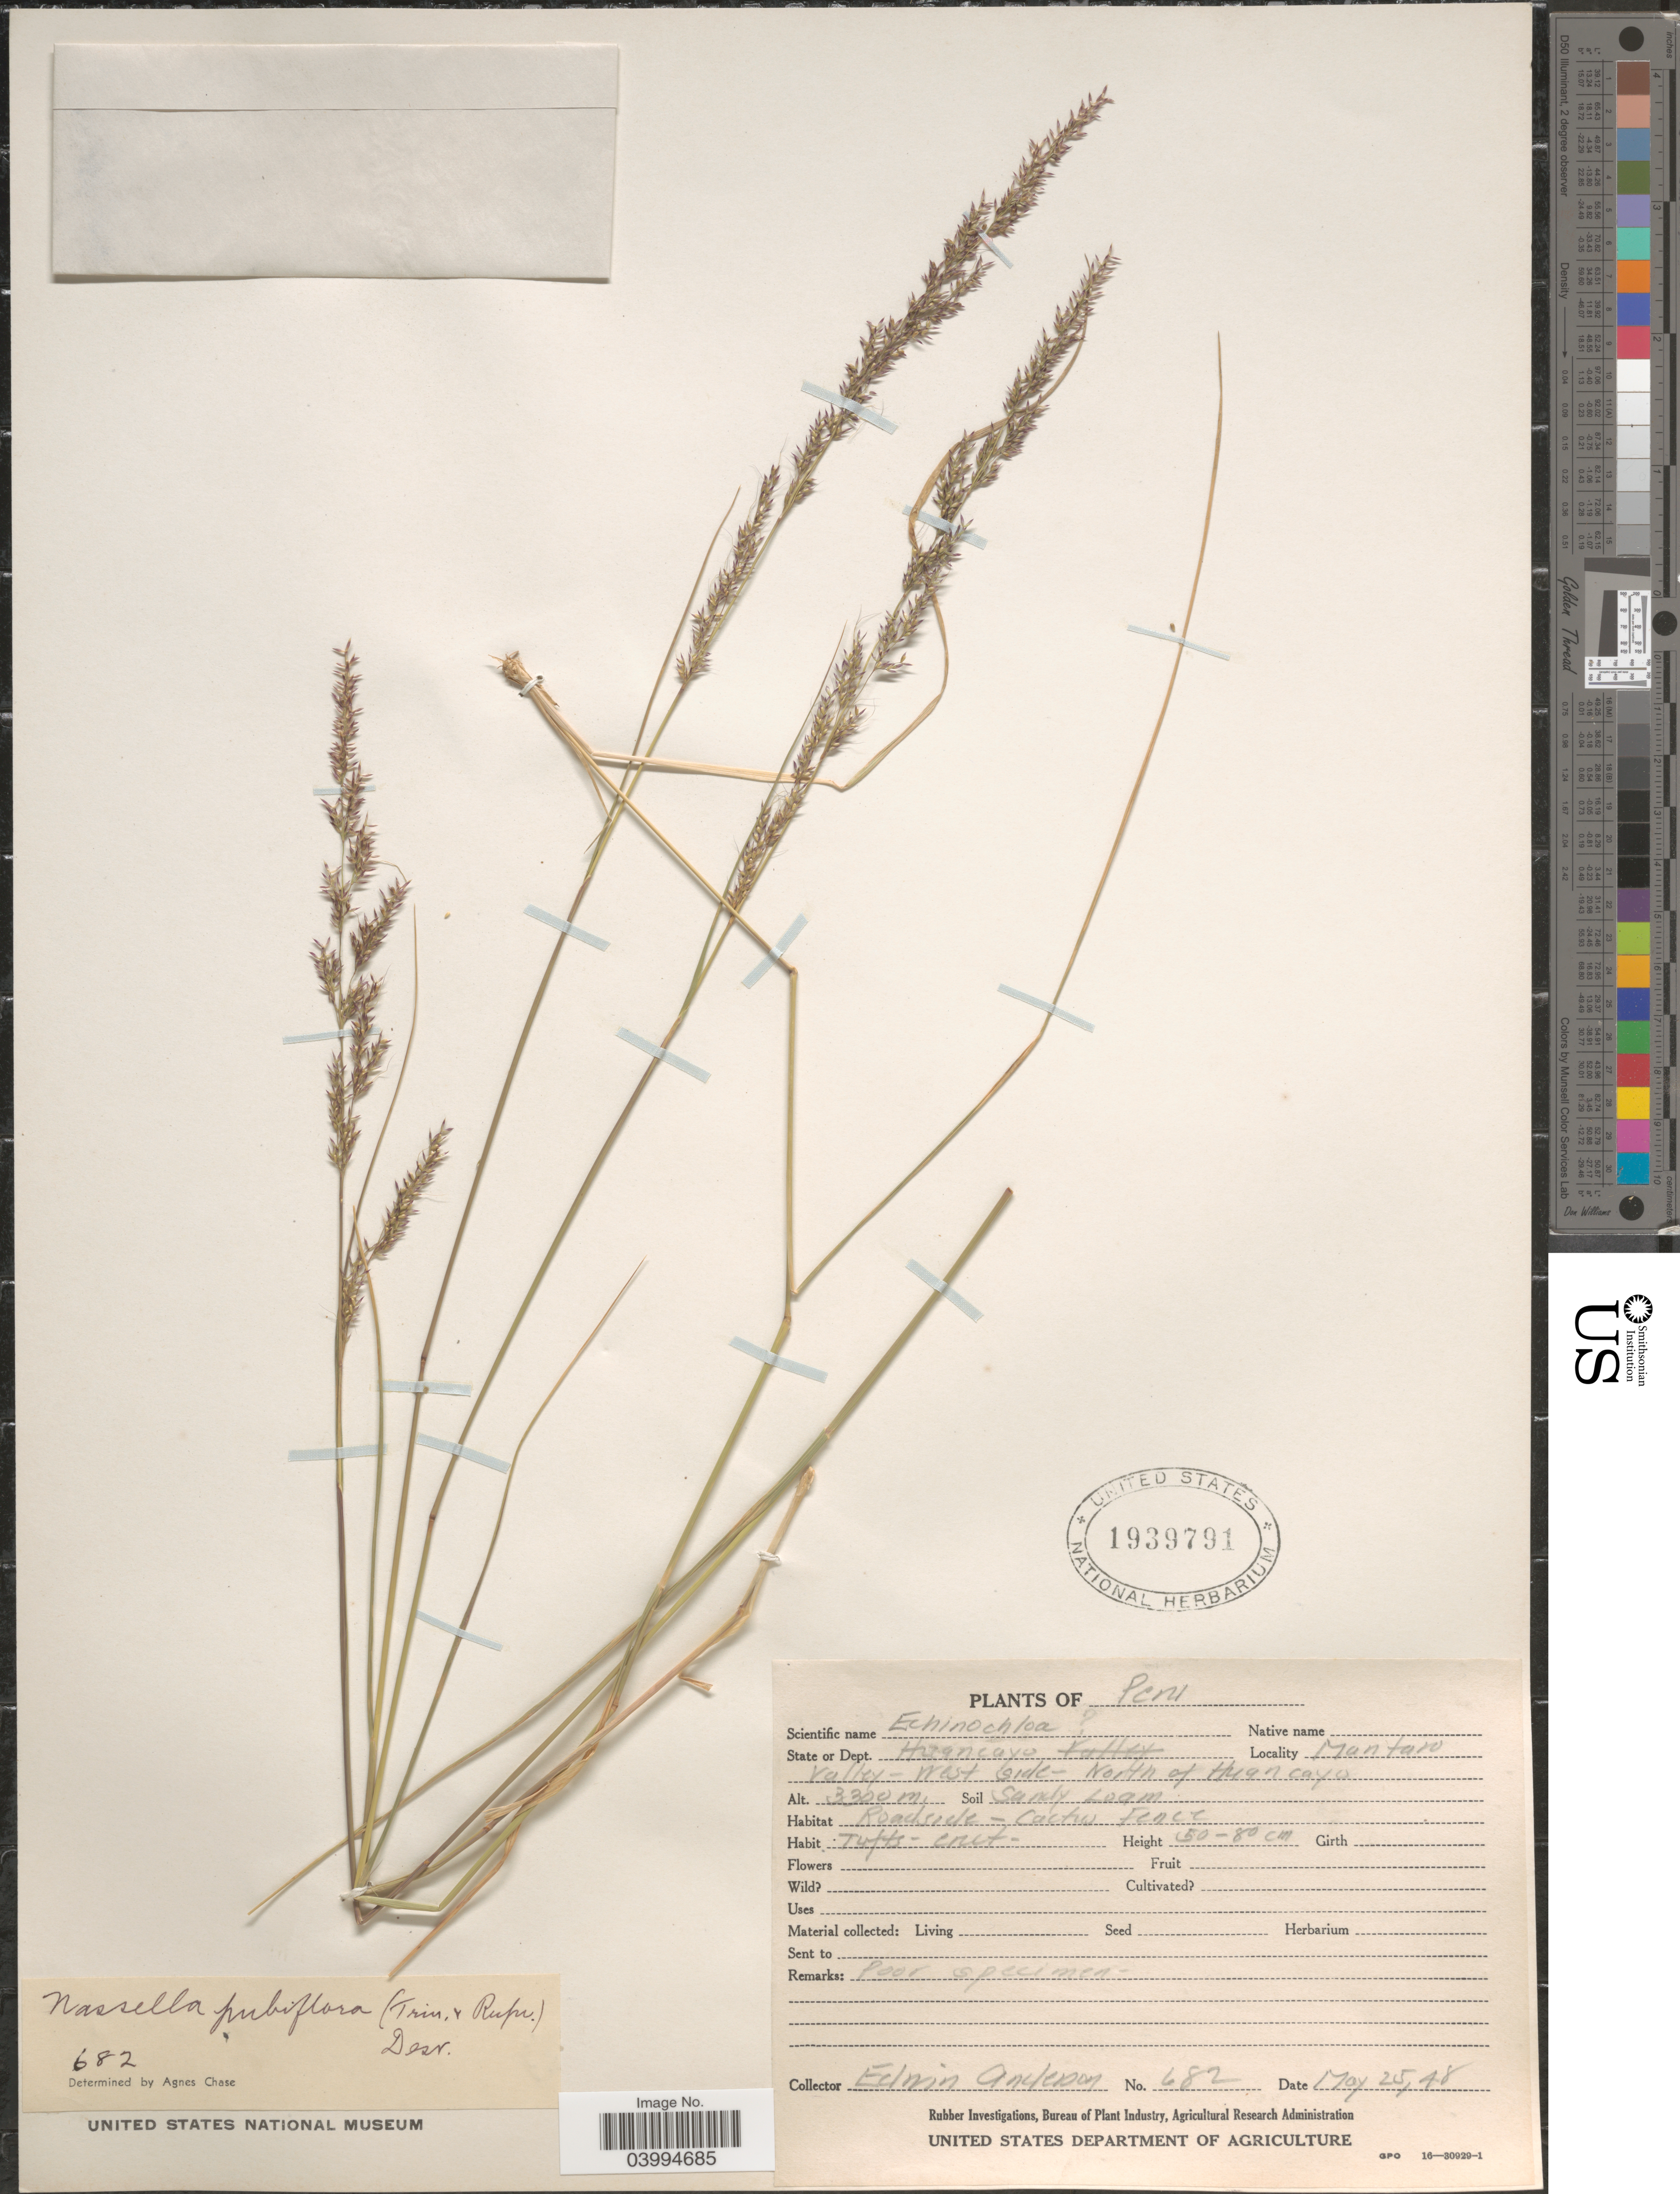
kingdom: Plantae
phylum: Tracheophyta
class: Liliopsida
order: Poales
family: Poaceae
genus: Nassella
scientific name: Nassella pubiflora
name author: (Trin. & Rupr.) É. Desv.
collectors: E. Anderson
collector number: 682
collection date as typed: Transcribed d/m/y: 25/5/48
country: Peru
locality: Huancayo. Mantaro Valley - West Side - North of Huancayo. Roadside - Cactus Fence.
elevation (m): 3300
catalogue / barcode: US 1939791